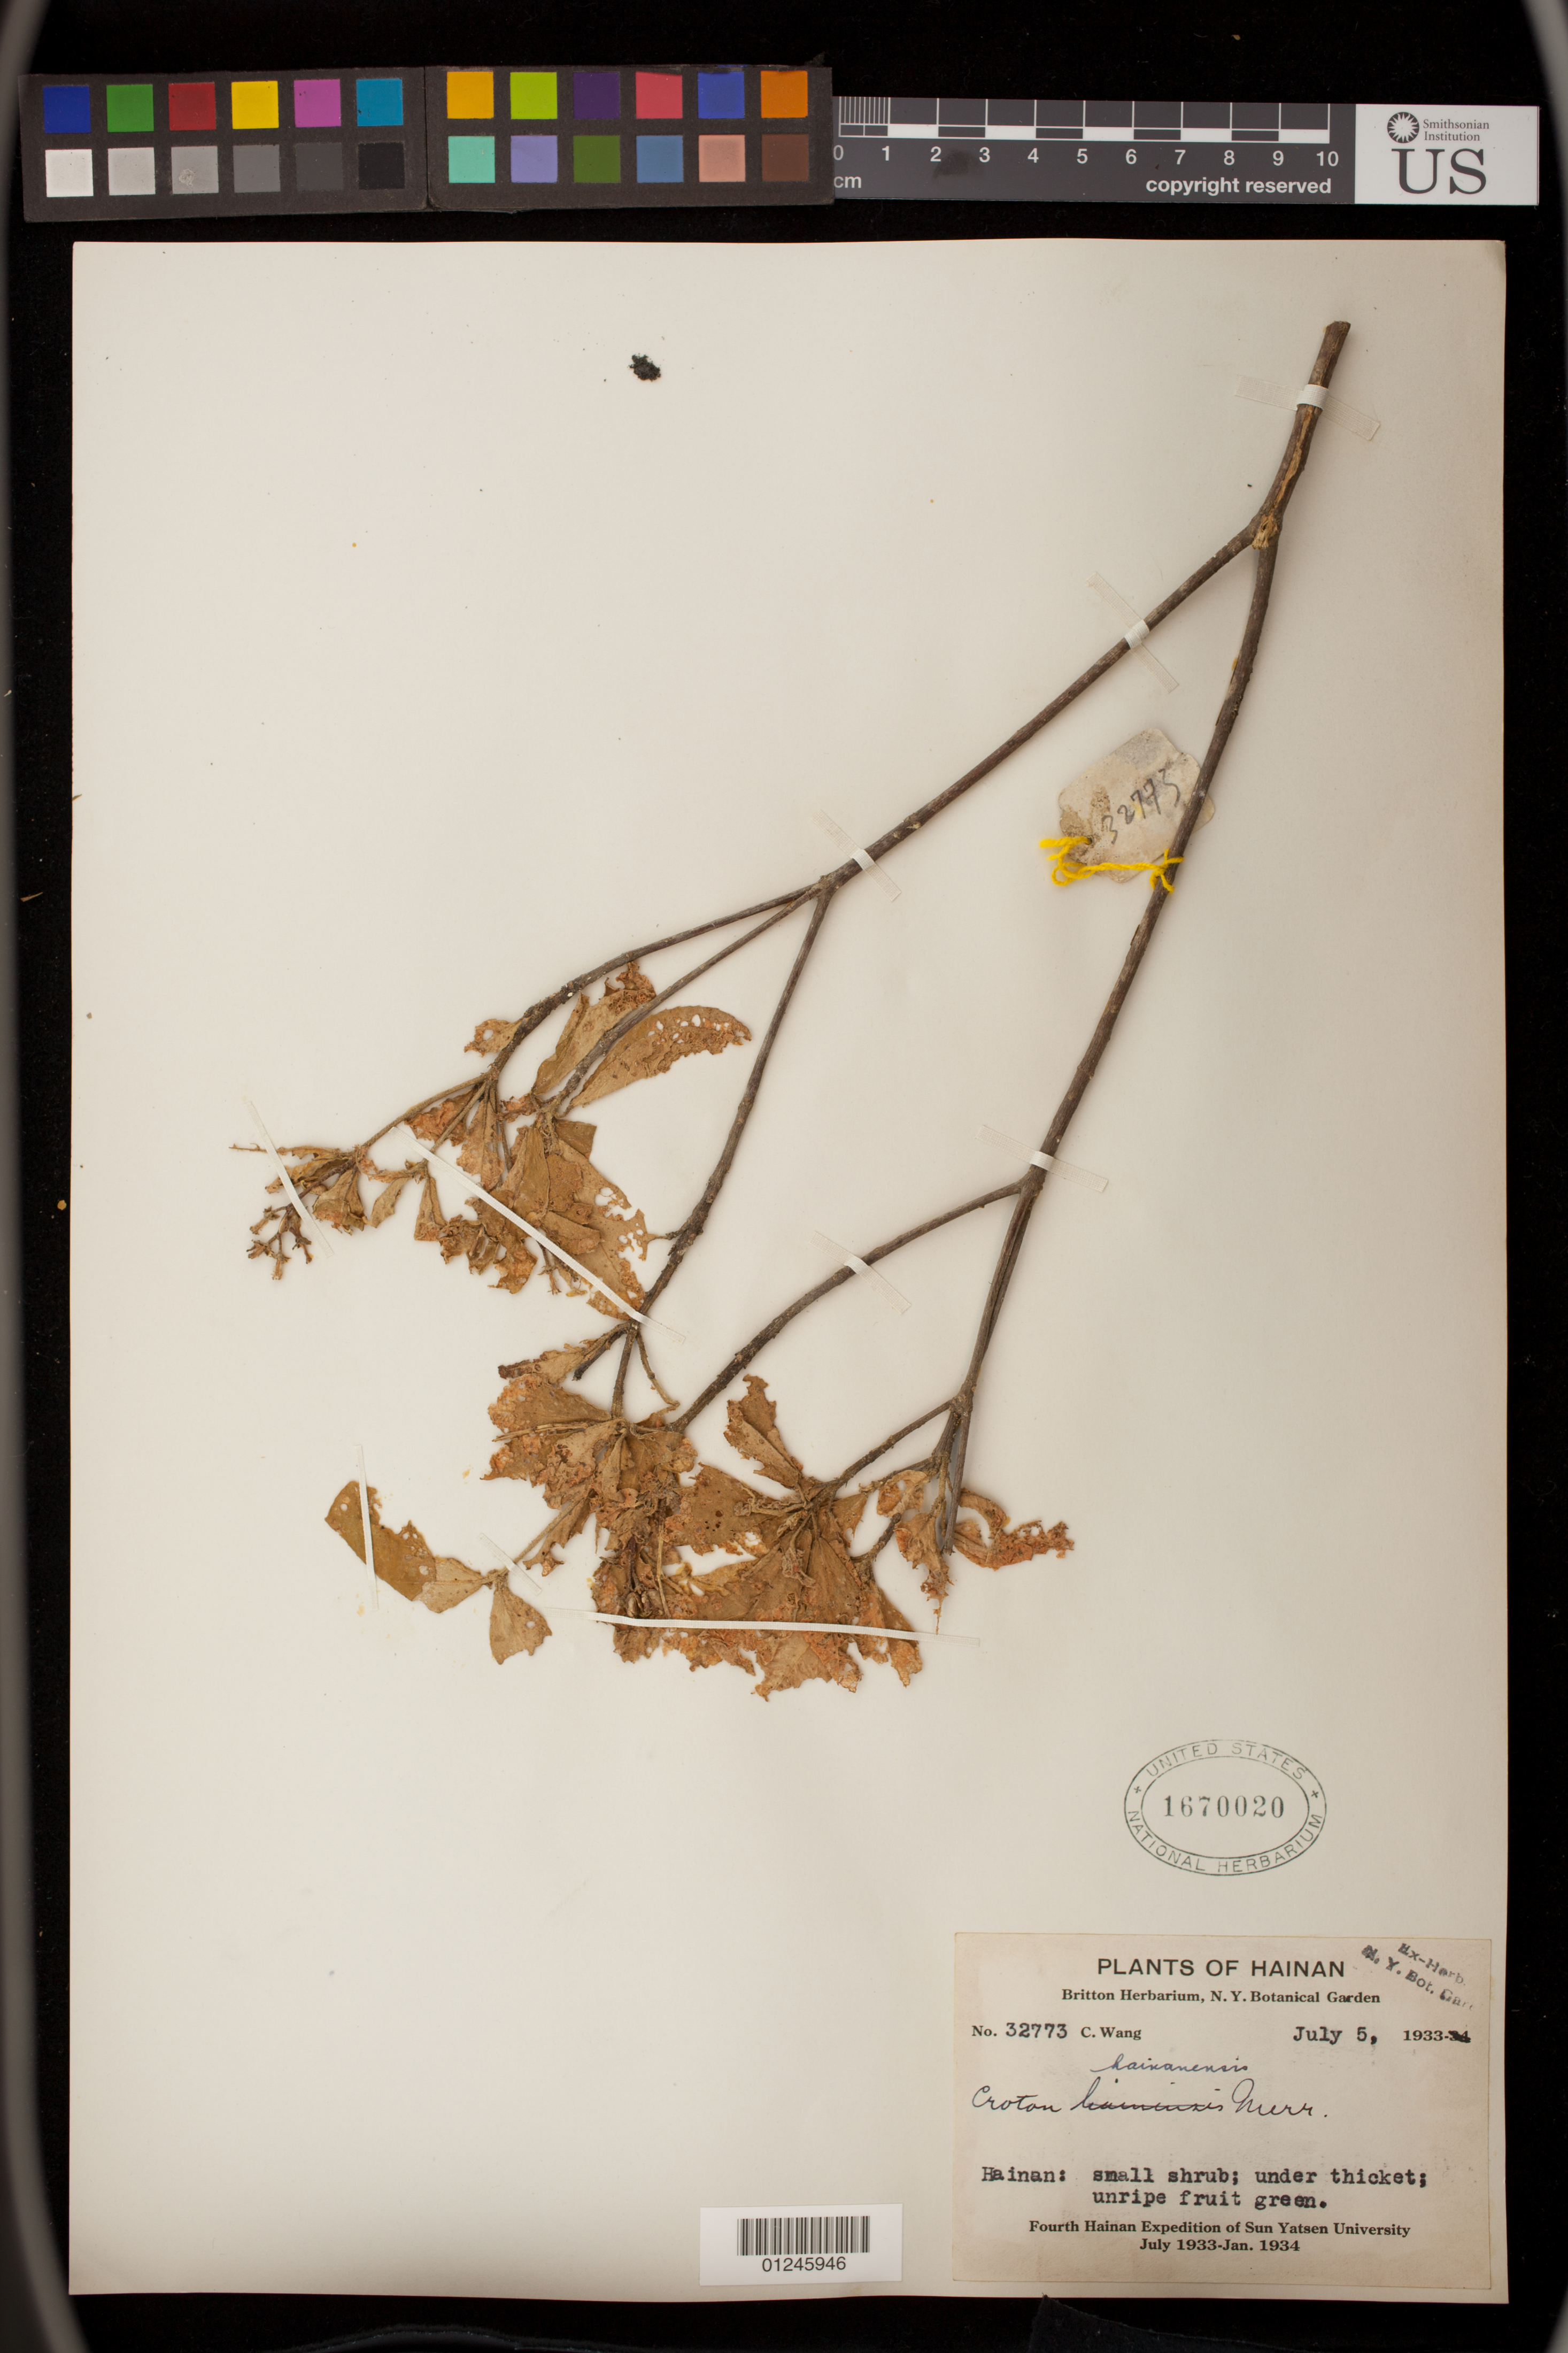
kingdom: Plantae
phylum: Tracheophyta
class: Magnoliopsida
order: Malpighiales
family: Euphorbiaceae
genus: Croton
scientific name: Croton hainanensis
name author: Merr. & F.P. Metcalf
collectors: C. Wang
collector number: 32773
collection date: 1933-07-05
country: China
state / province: Hainan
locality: Hainan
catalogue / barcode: US 1670020